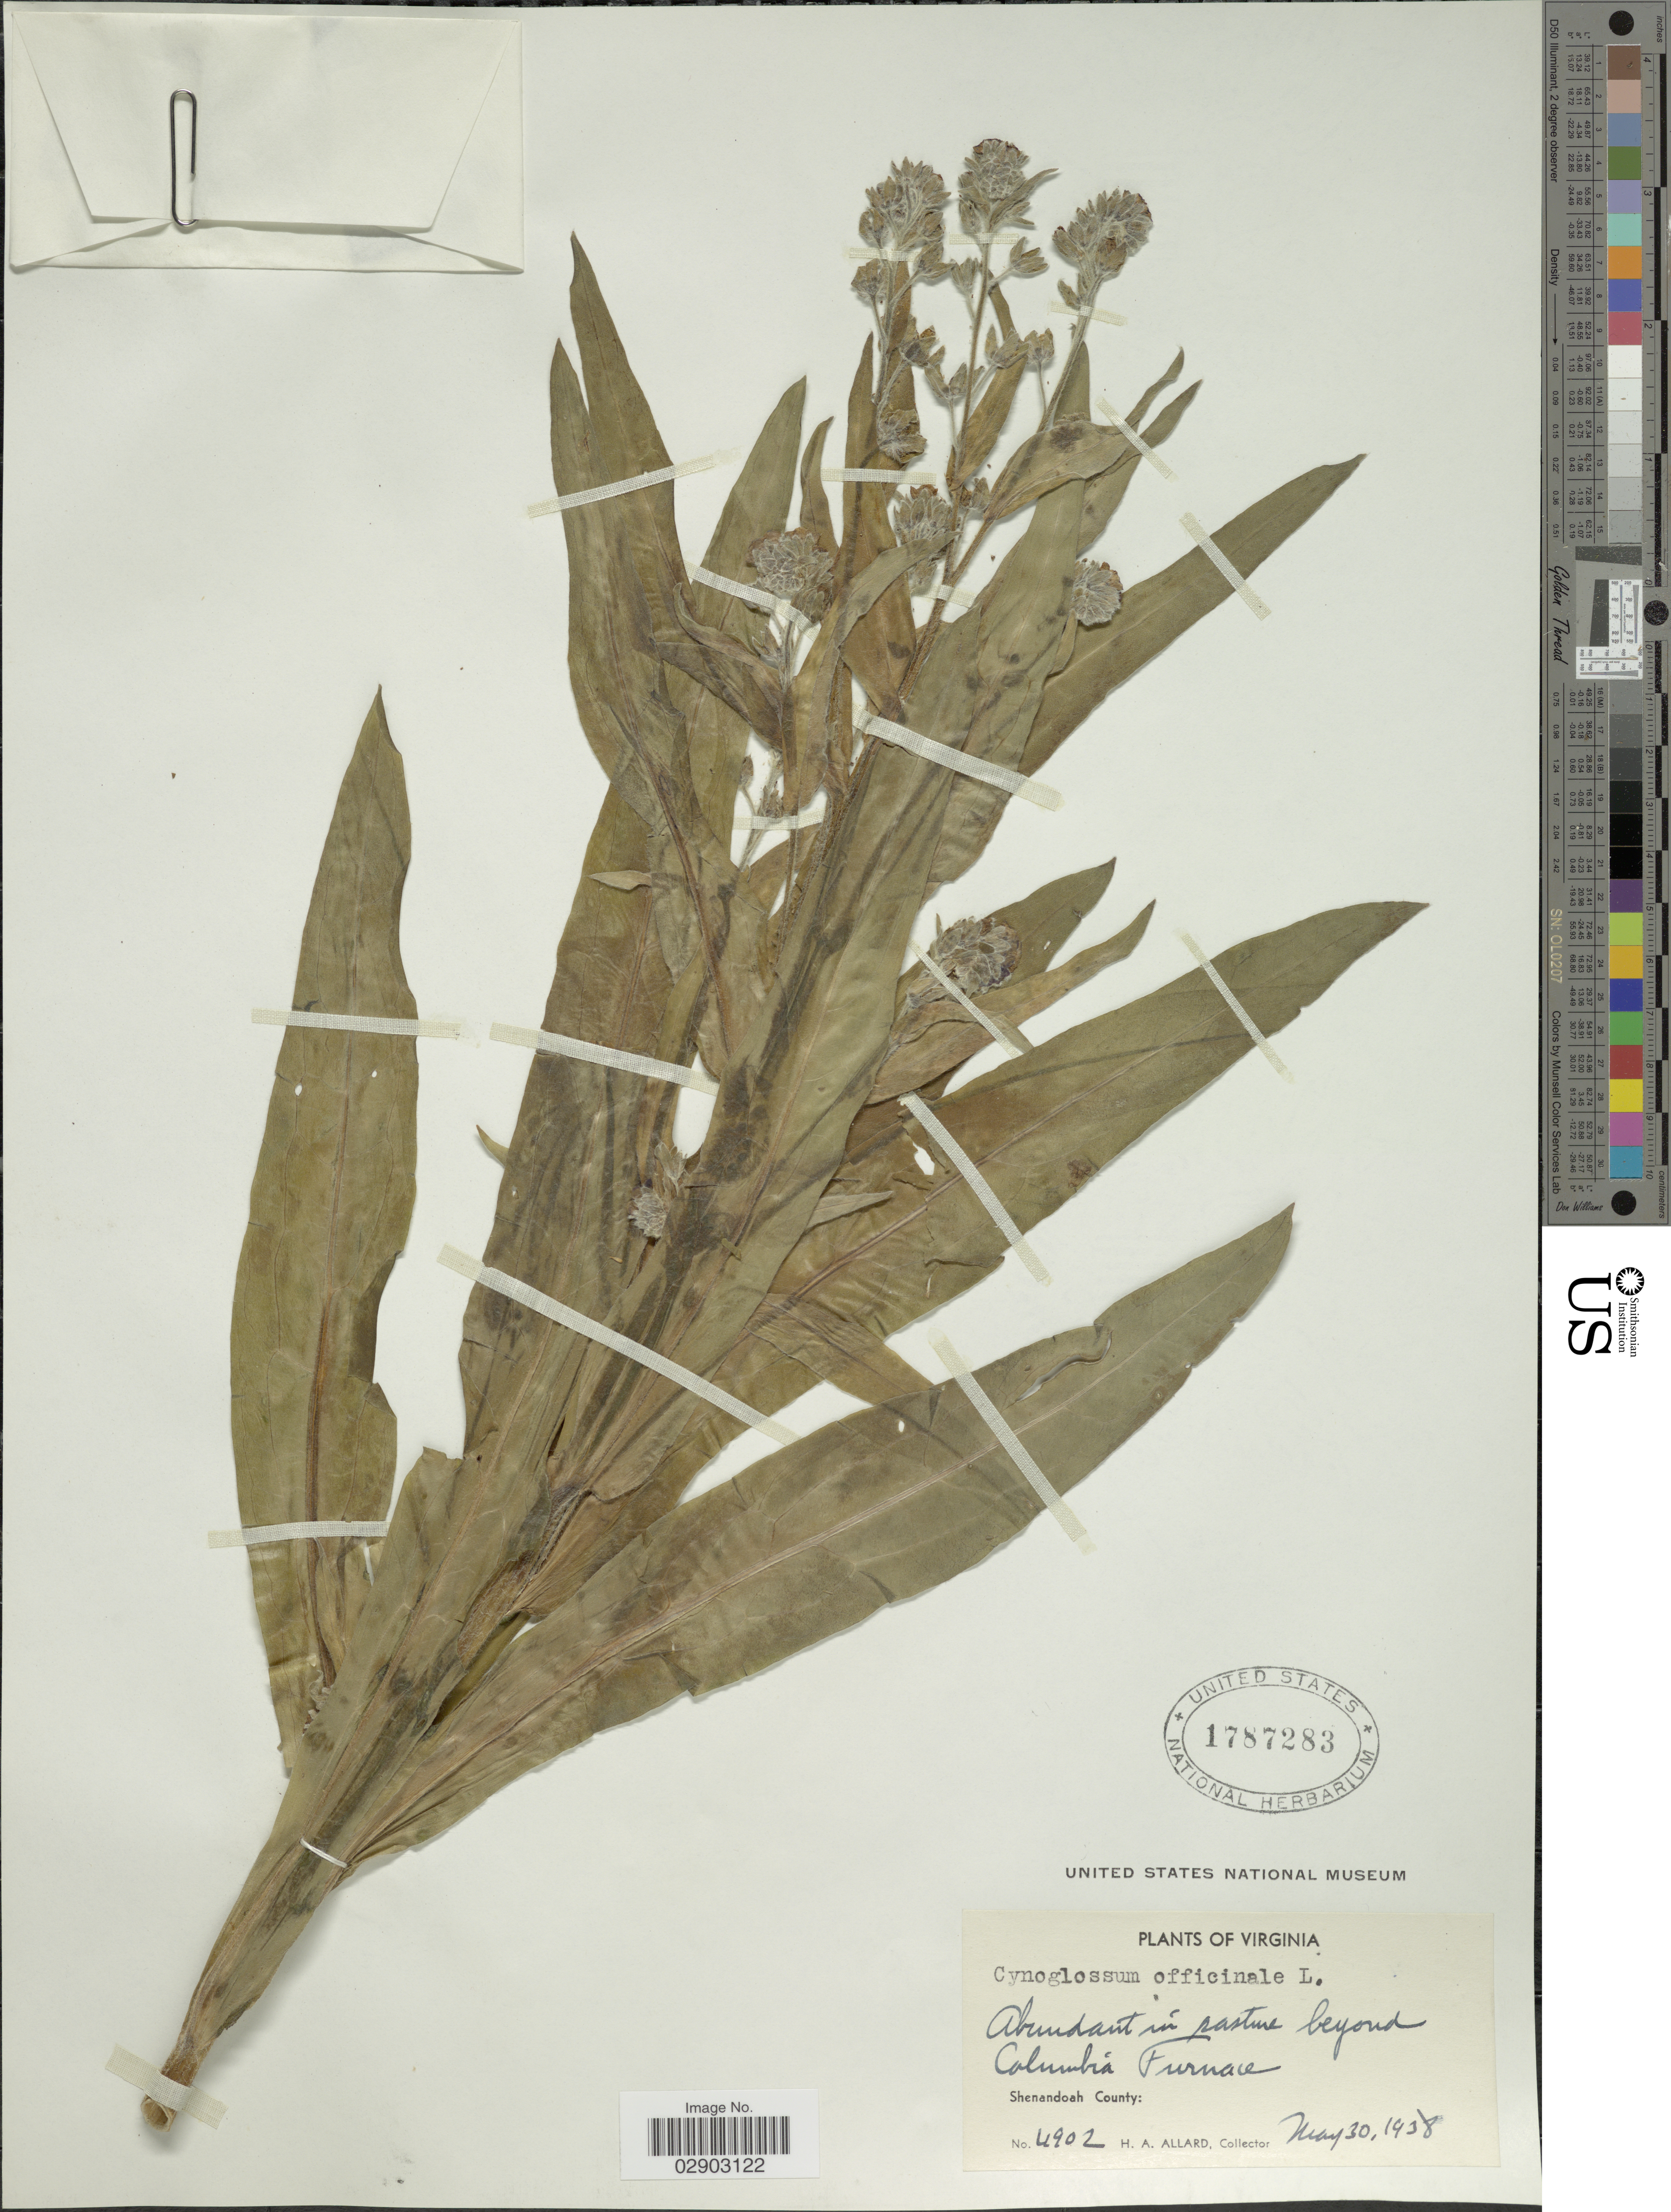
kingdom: Plantae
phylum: Tracheophyta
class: Magnoliopsida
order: Boraginales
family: Boraginaceae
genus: Cynoglossum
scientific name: Cynoglossum officinale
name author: L.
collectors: H. A. Allard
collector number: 4902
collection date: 1938-05-30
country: United States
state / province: Virginia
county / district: Shenandoah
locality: Beyond Columbia Furnace. Shenandoah County.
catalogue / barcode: US 1787283